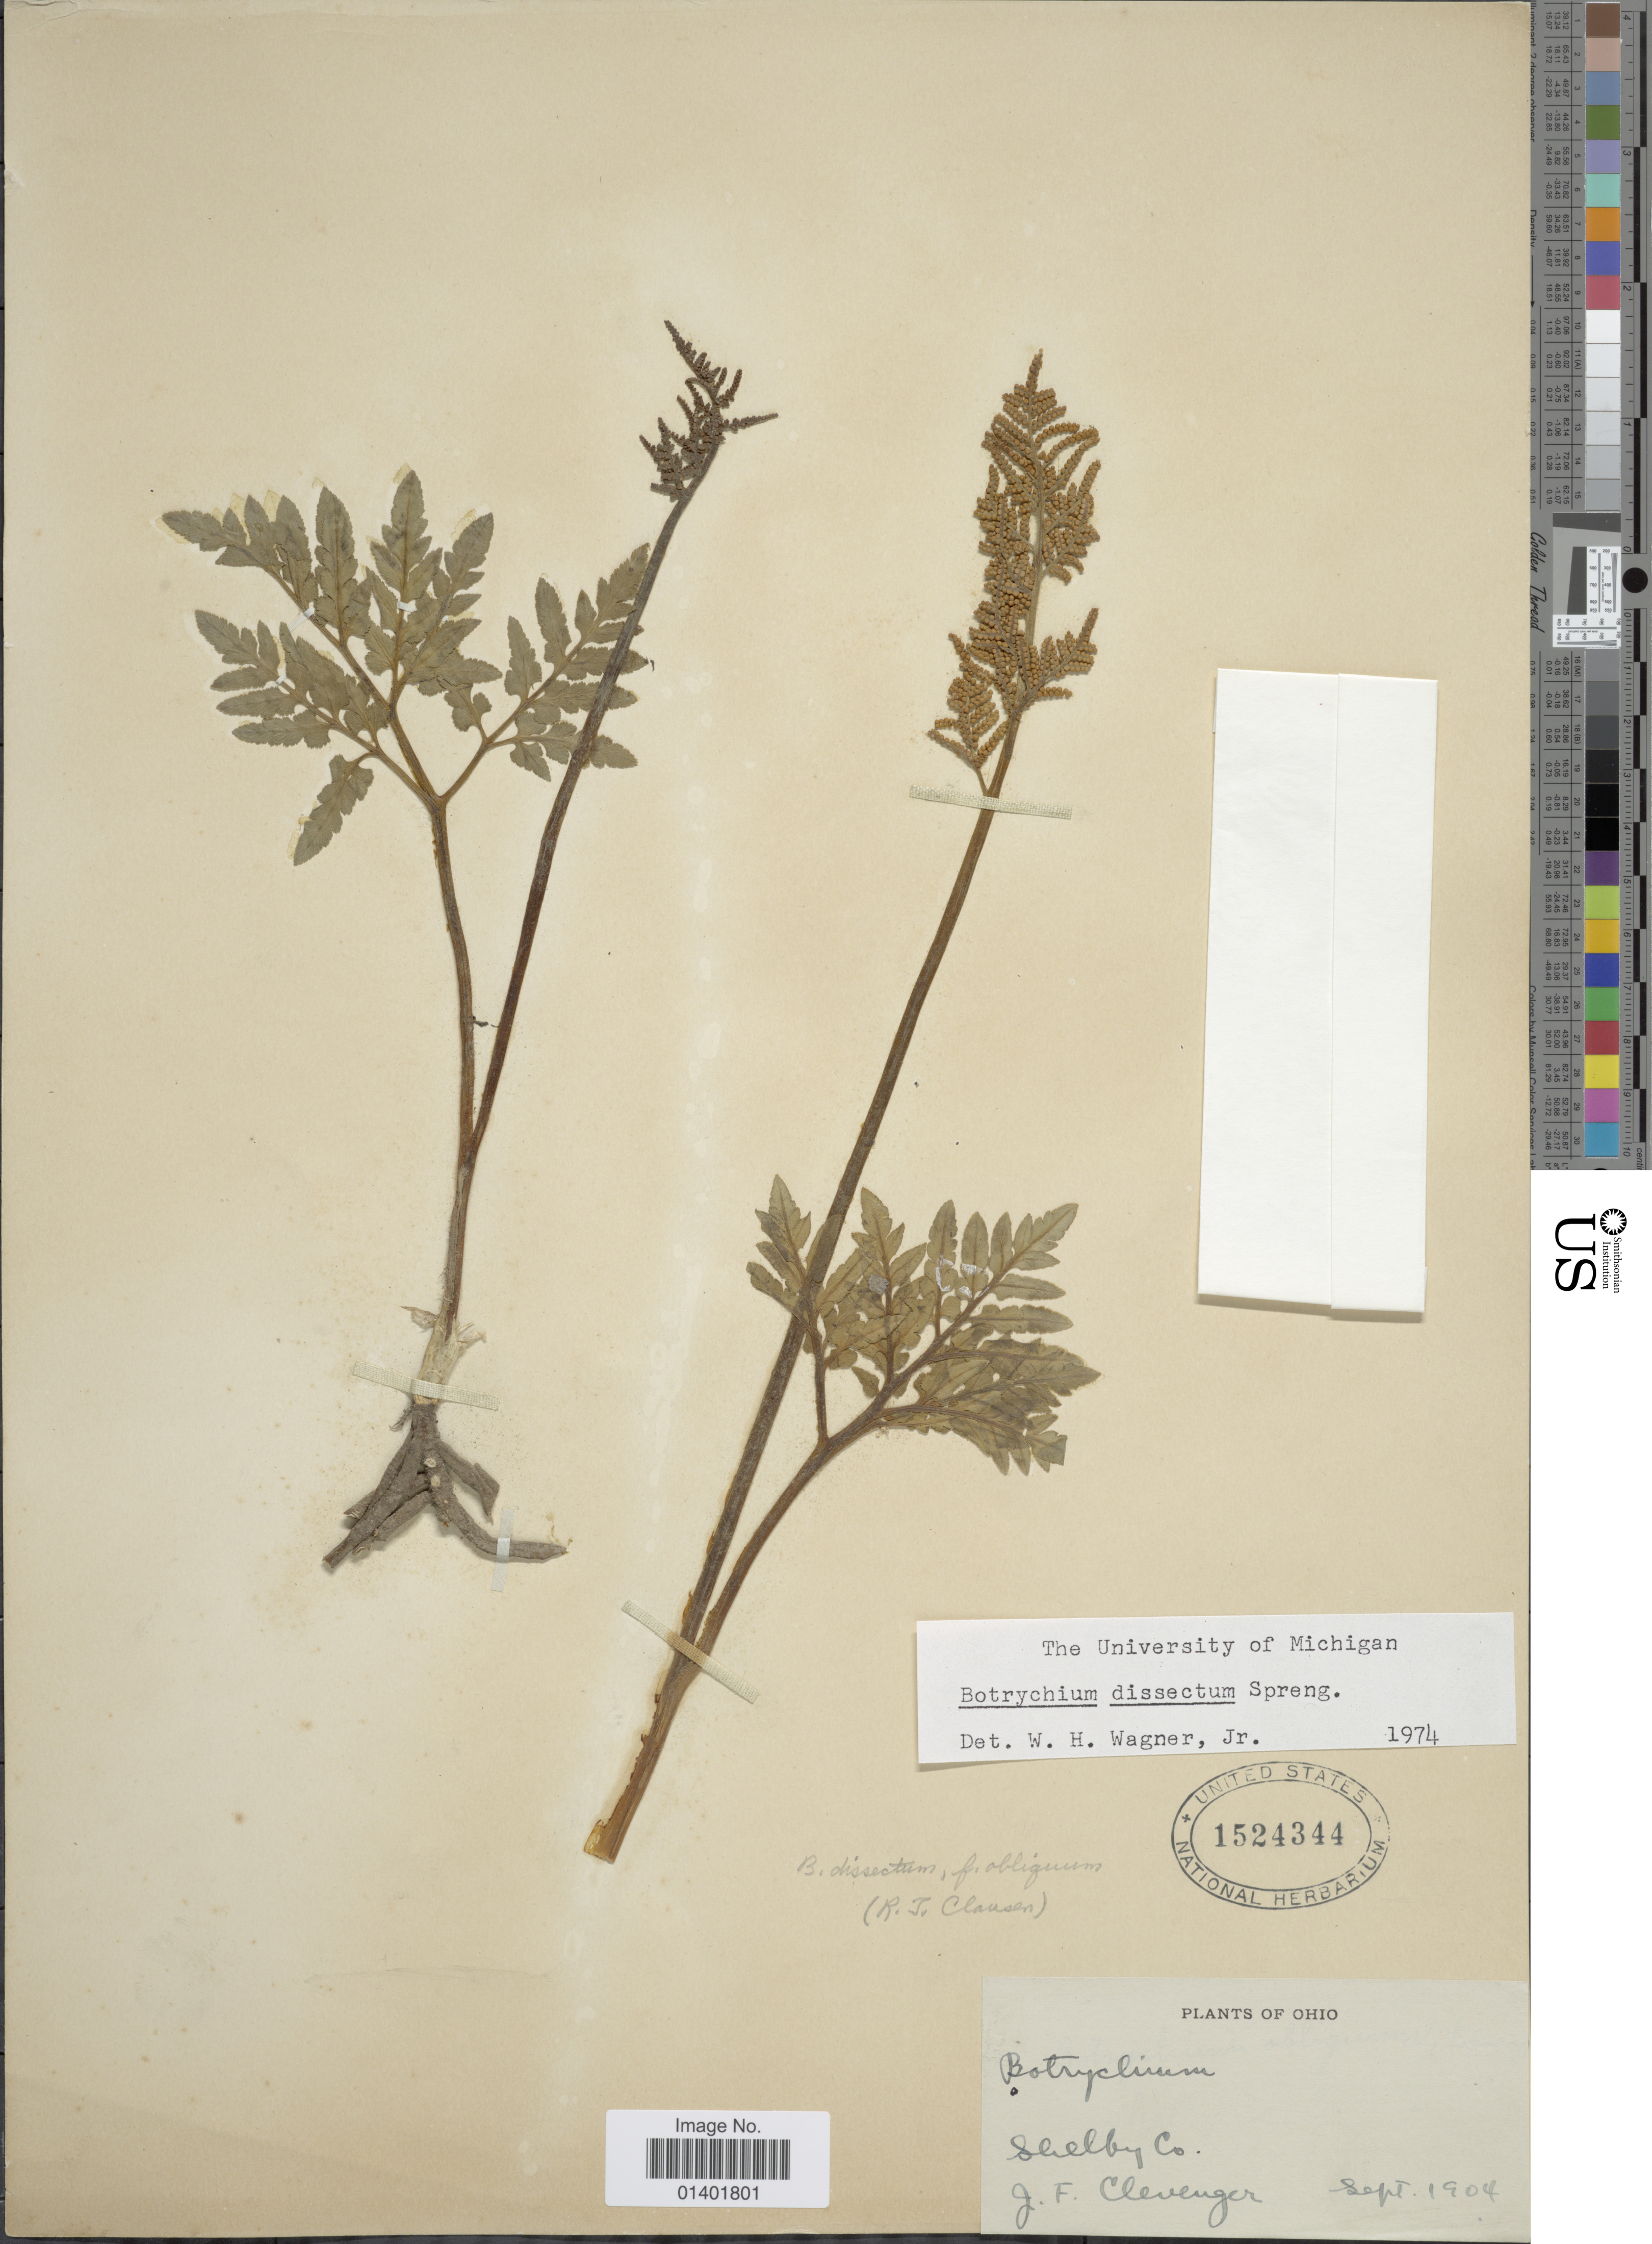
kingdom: Plantae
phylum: Tracheophyta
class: Polypodiopsida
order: Ophioglossales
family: Ophioglossaceae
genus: Botrychium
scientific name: Botrychium dissectum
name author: Spreng.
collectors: J. F. Clevenger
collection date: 1904-09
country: United States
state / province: Ohio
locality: Shelby Co.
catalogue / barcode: US 1524344